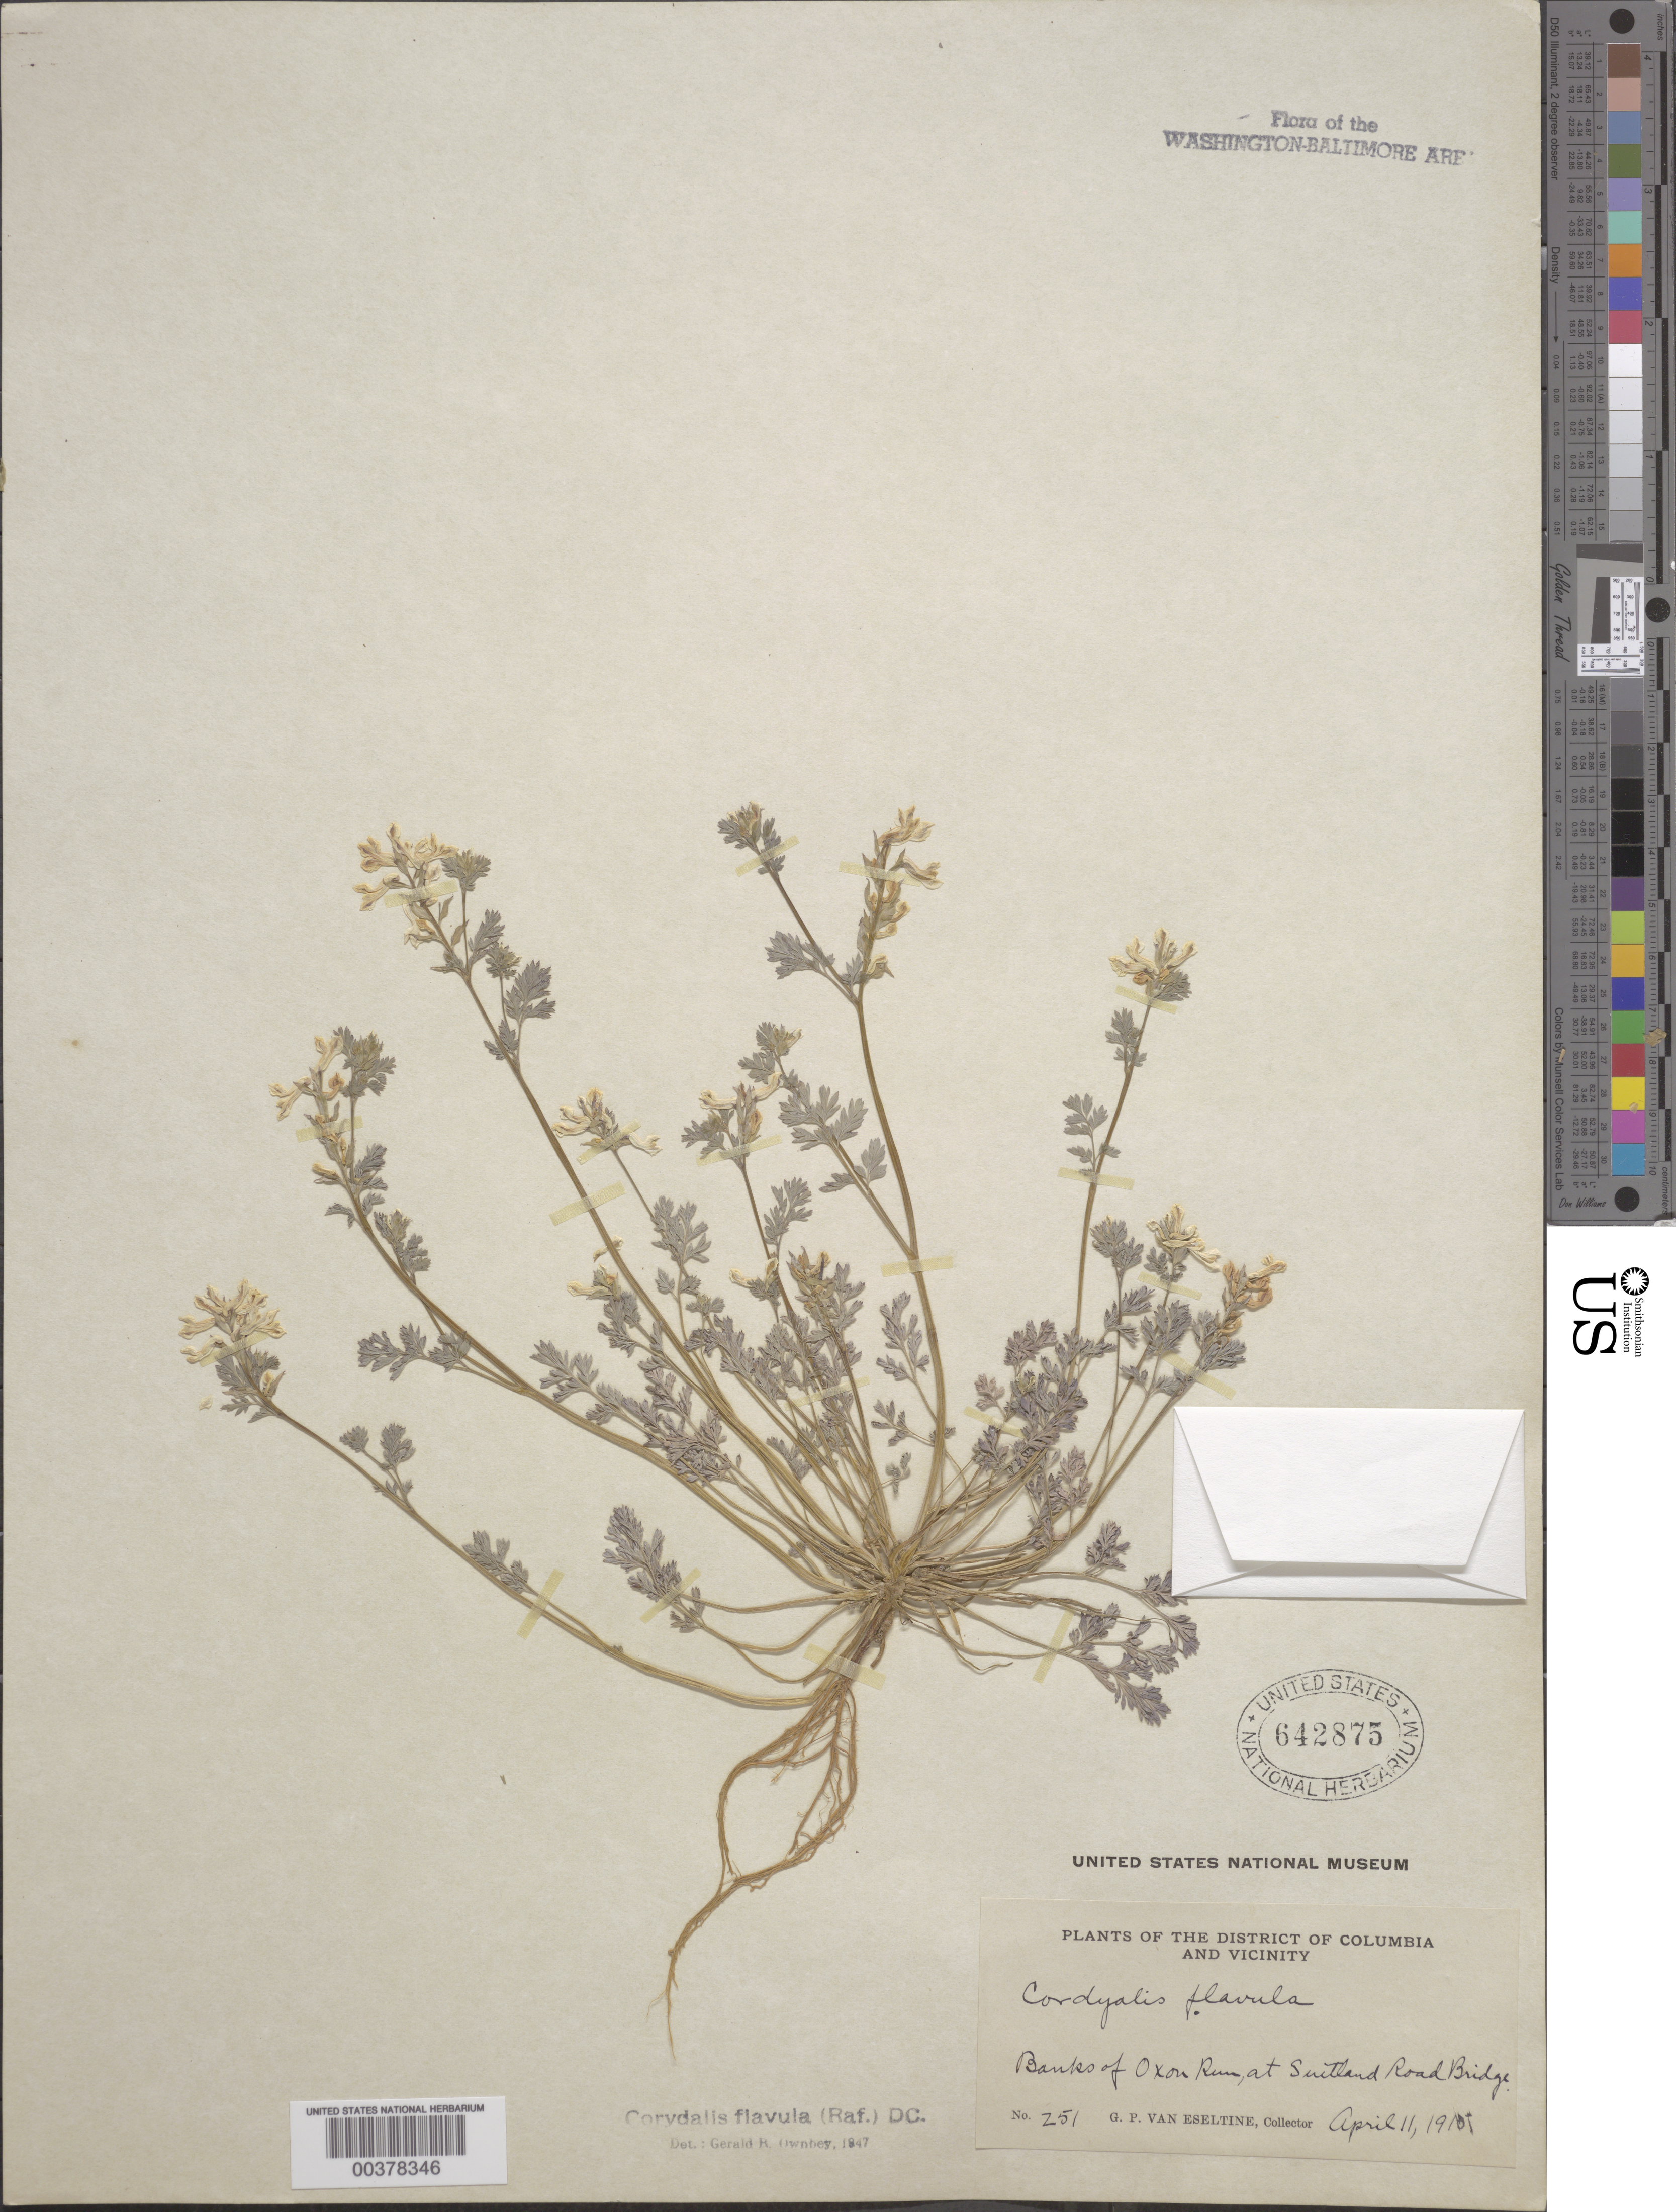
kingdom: Plantae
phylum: Tracheophyta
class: Magnoliopsida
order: Ranunculales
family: Papaveraceae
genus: Corydalis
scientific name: Corydalis flavula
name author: (Raf.) DC.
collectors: G. P. Van Eseltine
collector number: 251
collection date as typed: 11 Apr 1915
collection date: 1915-04-11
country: United States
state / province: Maryland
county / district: Prince George's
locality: Oxon Run, Suitland road Bridge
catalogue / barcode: US 642875